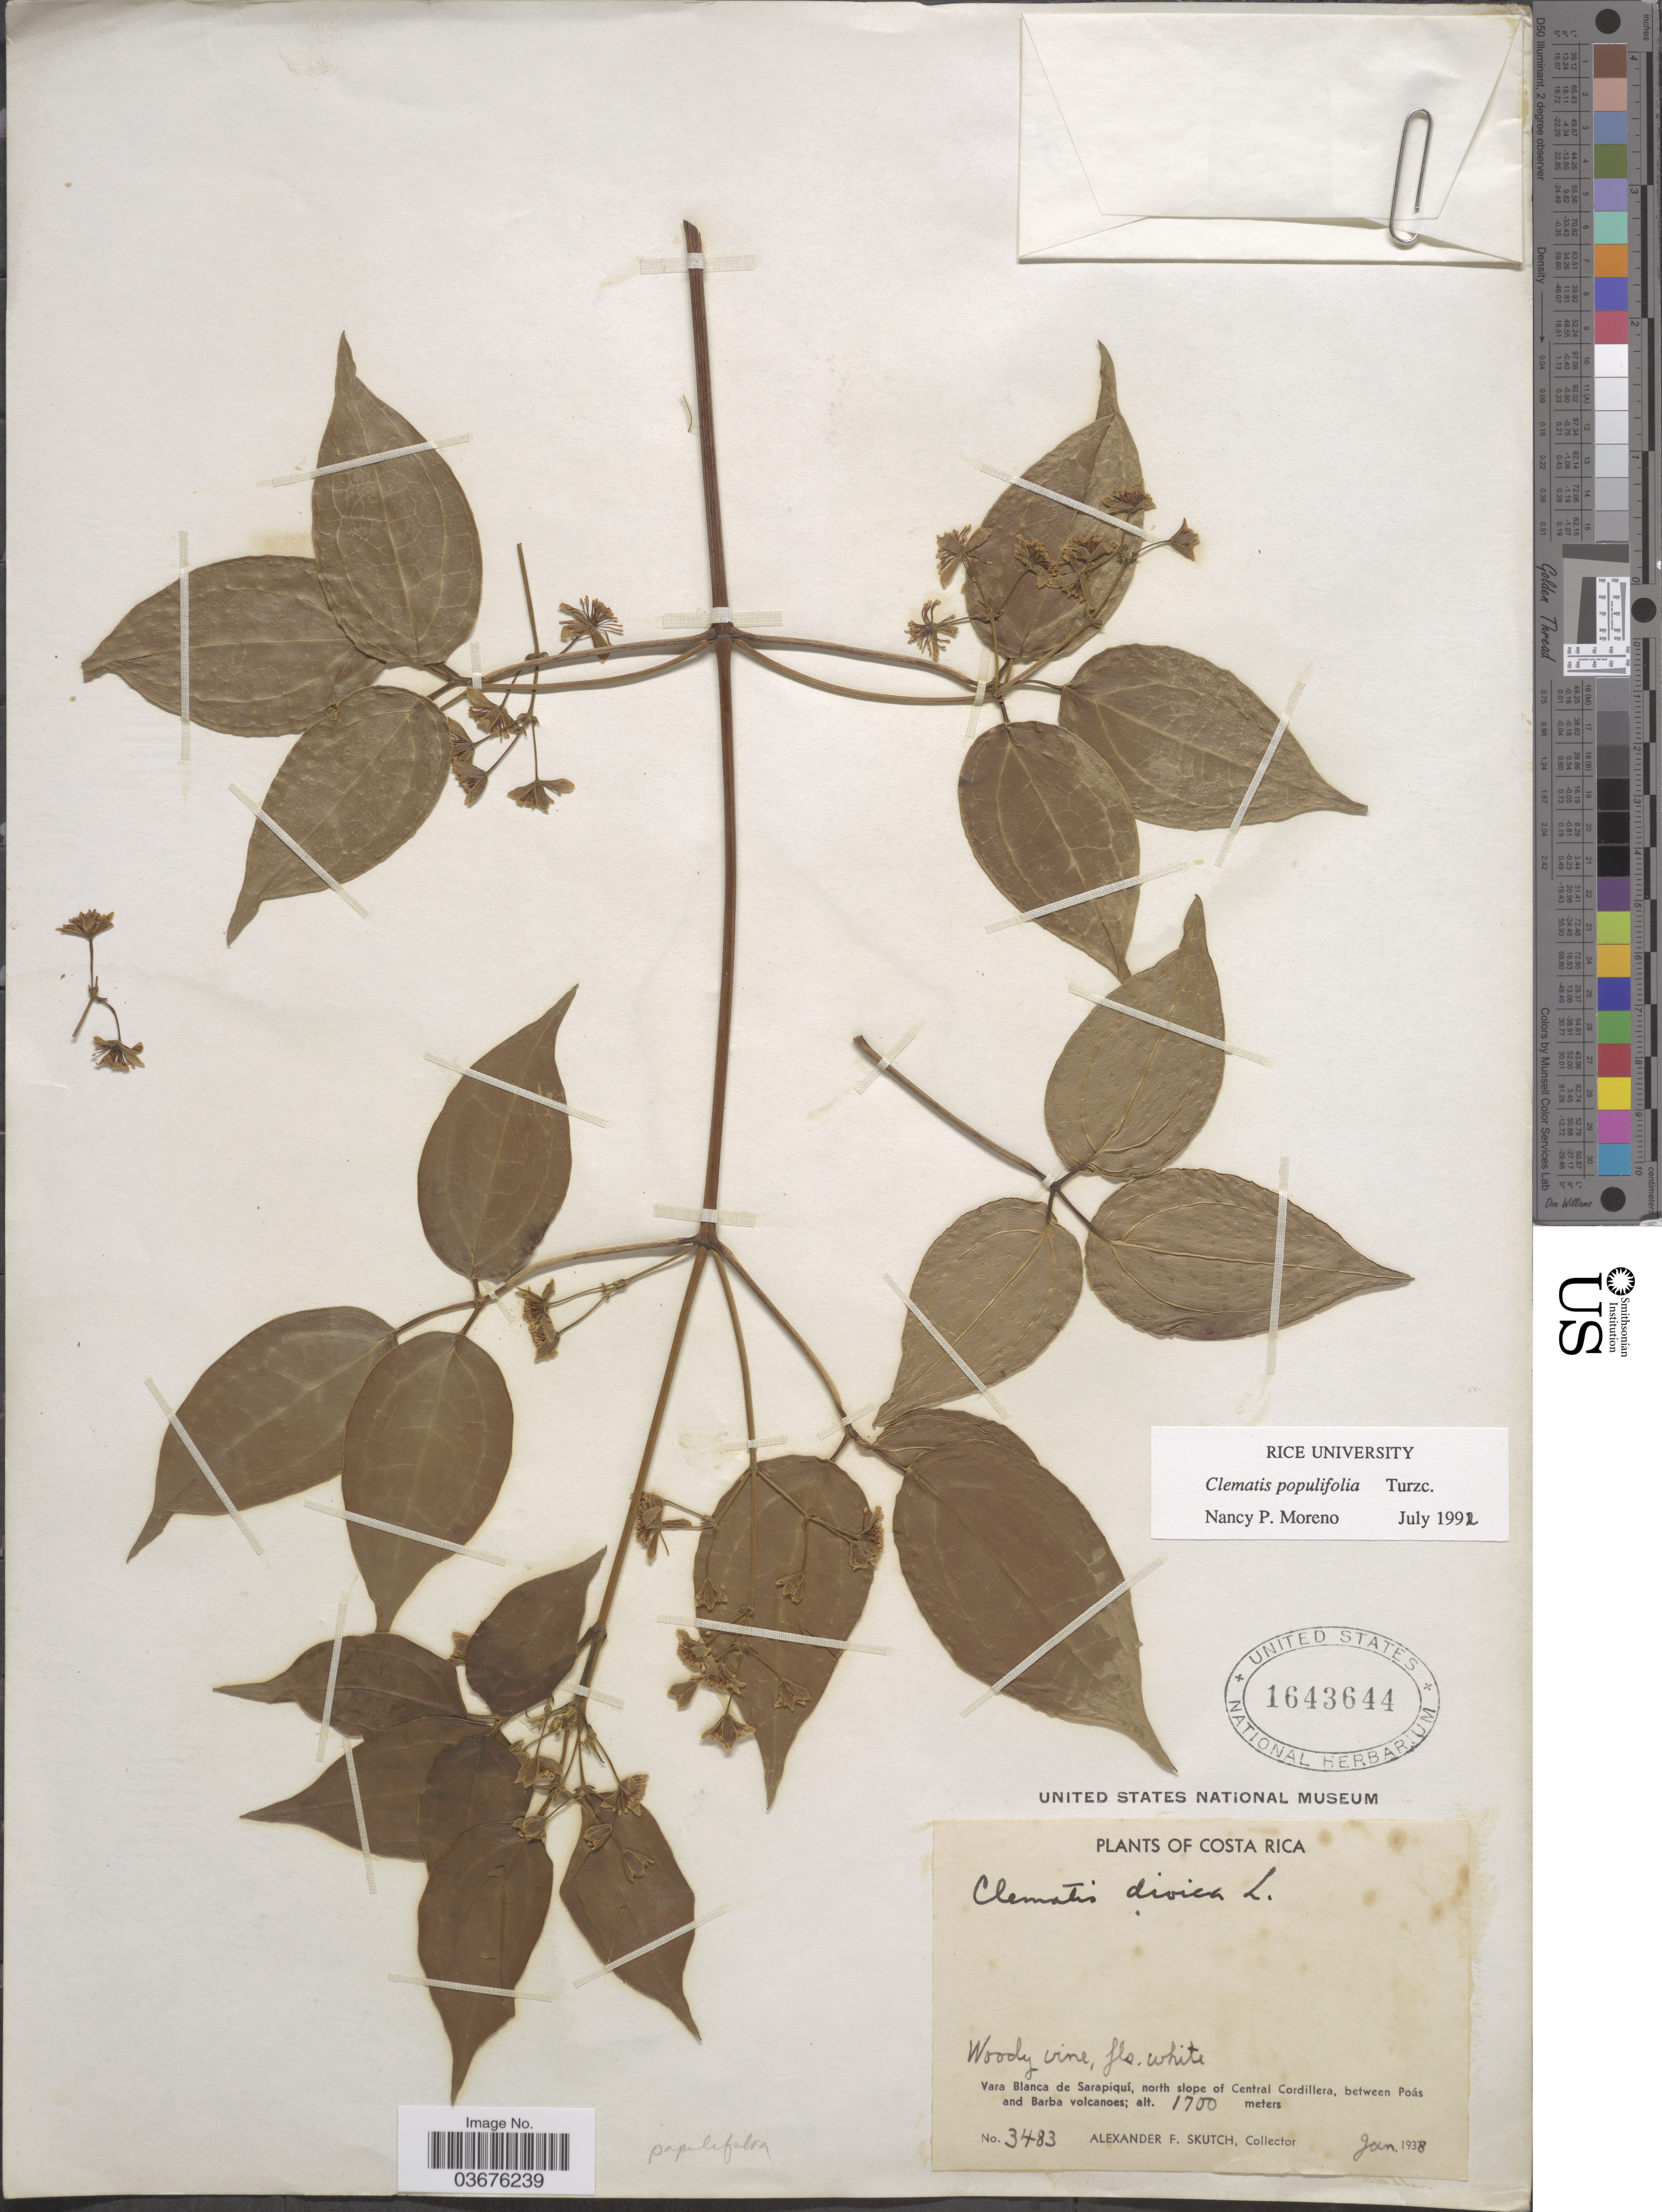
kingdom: Plantae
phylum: Tracheophyta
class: Magnoliopsida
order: Ranunculales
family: Ranunculaceae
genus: Clematis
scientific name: Clematis rhodocarpa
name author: Rose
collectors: A. F. Skutch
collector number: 3483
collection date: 1938-01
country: Costa Rica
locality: Vara Blanca de Sarapiquí, north slope of Central Cordillera, between Poás and Barba volcanoes.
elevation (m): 1700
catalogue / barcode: US 1643644